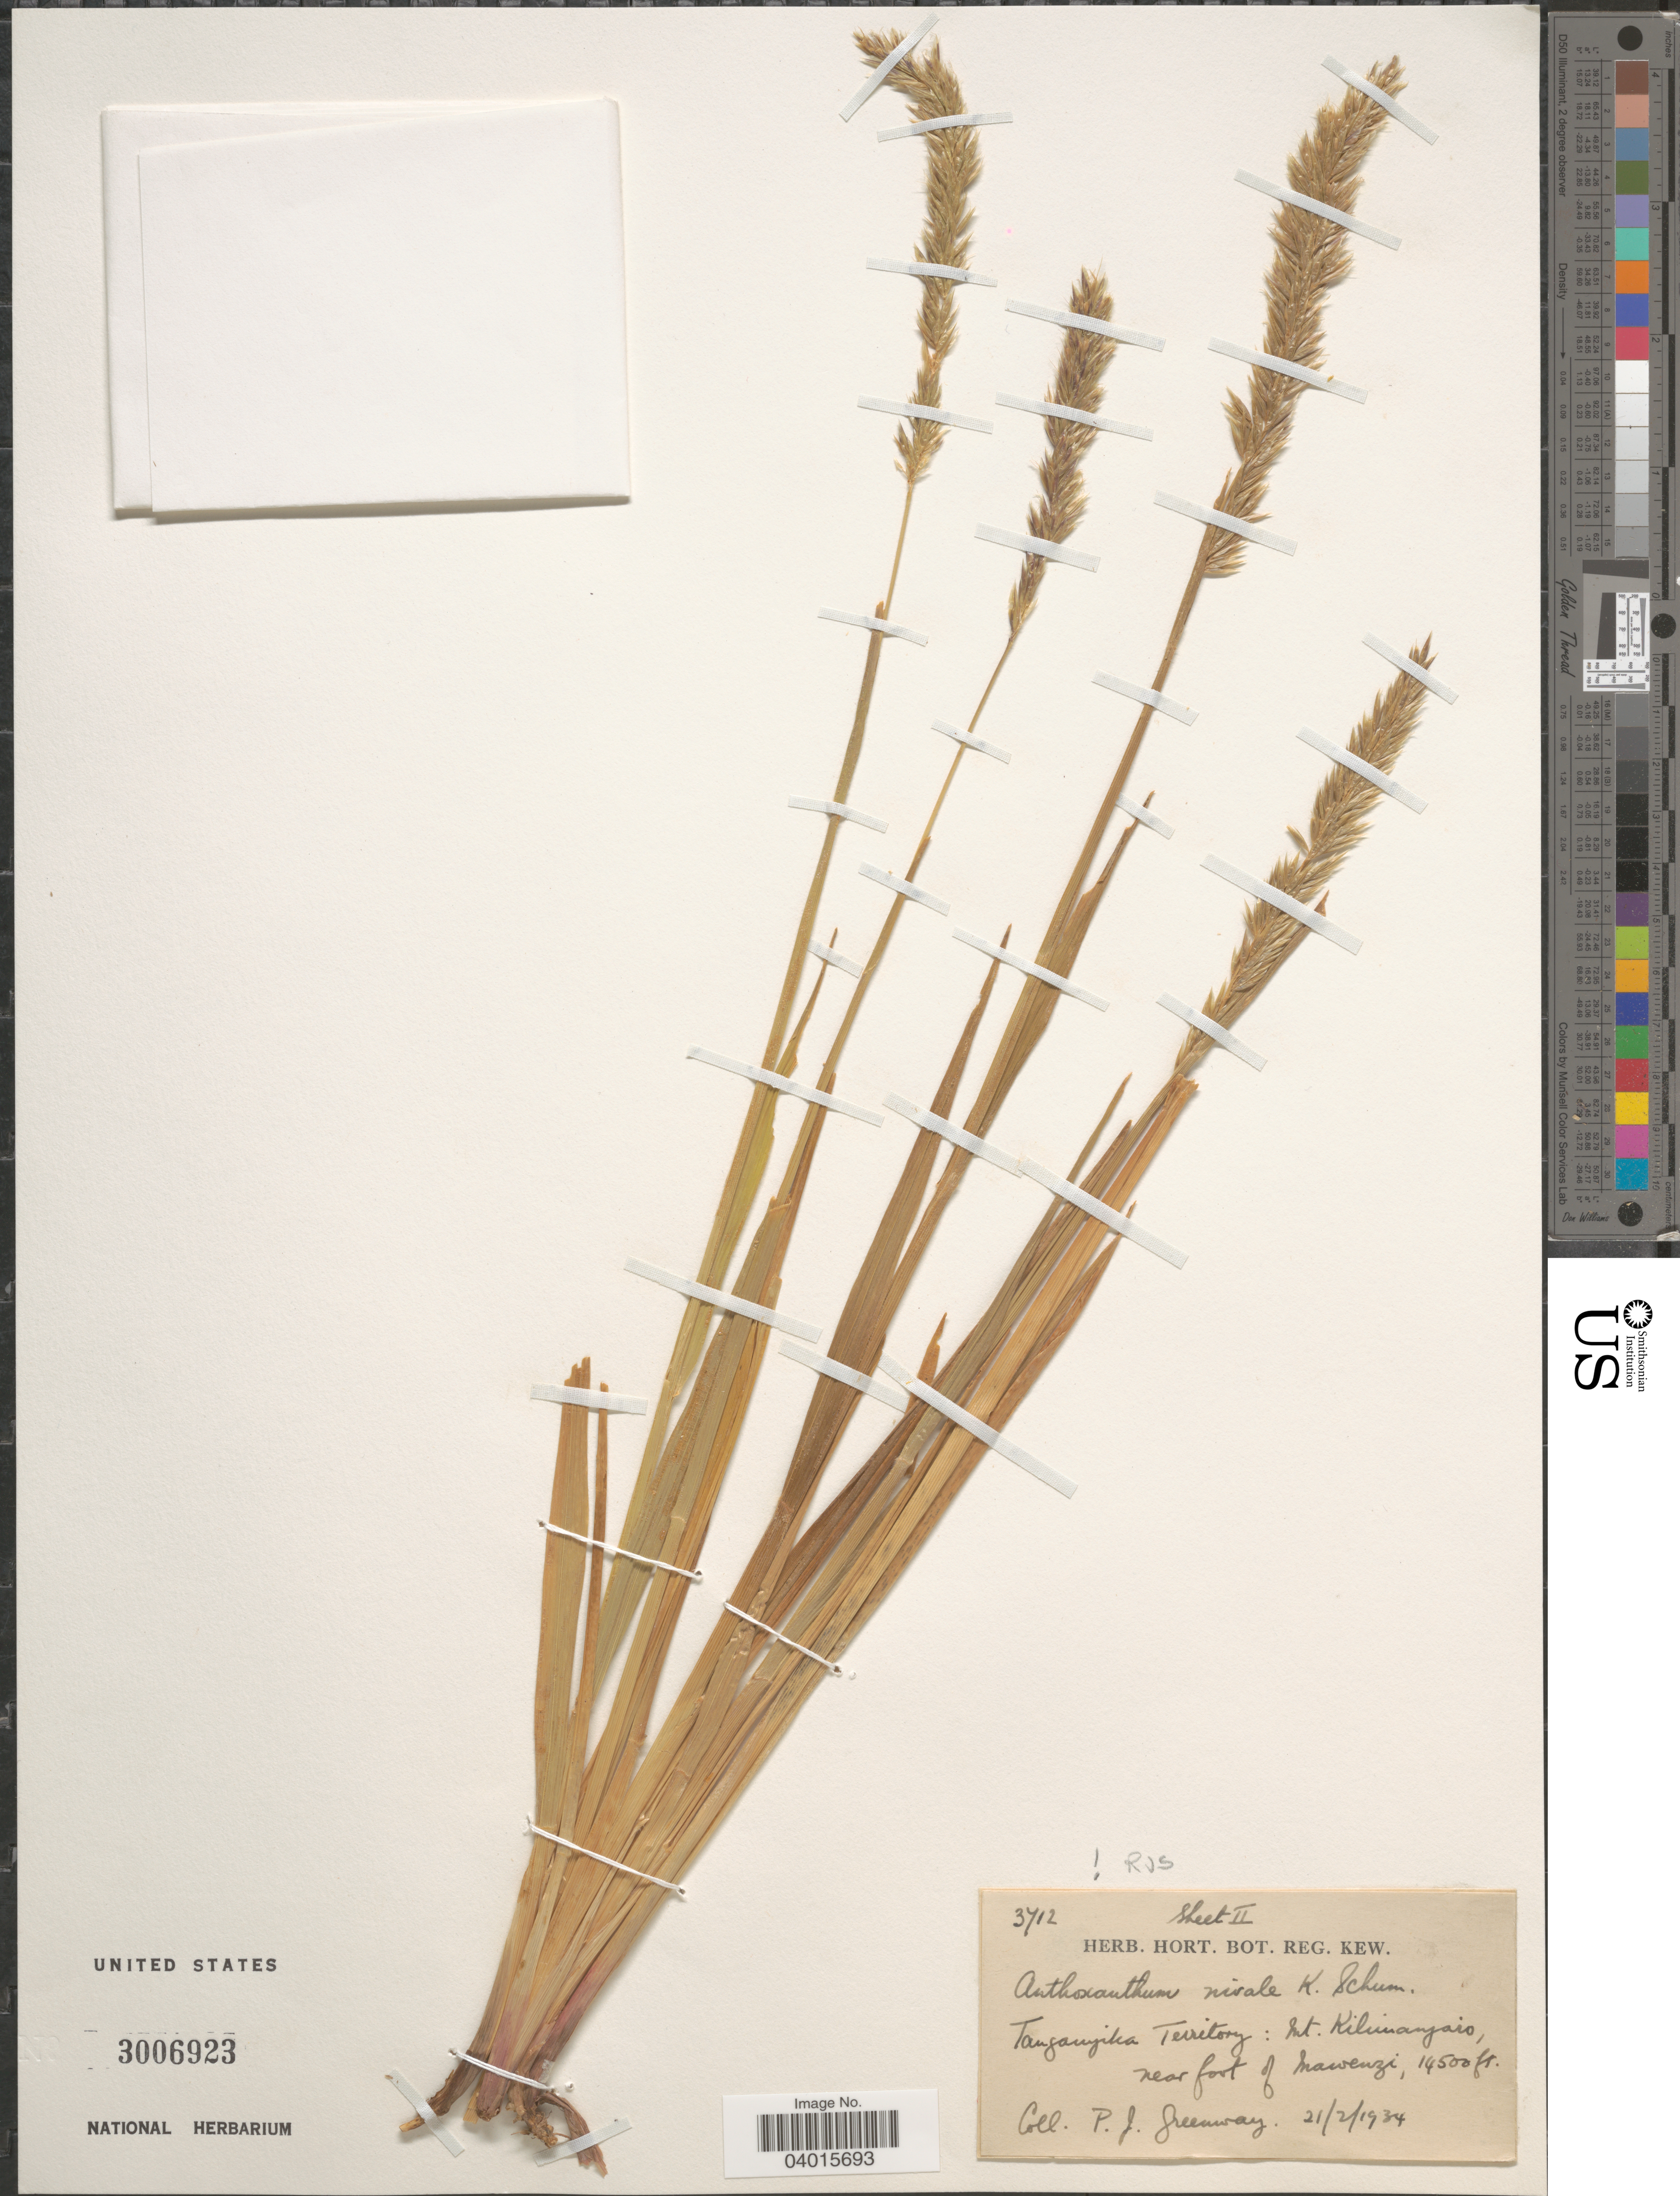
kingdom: Plantae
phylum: Tracheophyta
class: Liliopsida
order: Poales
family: Poaceae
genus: Anthoxanthum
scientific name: Anthoxanthum nivale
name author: K. Schum.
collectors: P. J. Greenway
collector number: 3712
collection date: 1934-02-21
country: Tanzania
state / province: Kilimanjaro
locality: Tanganyika Territory: Mt. Kilimanjaro, near foot of Mawenzi.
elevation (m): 4420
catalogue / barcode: US 3006923